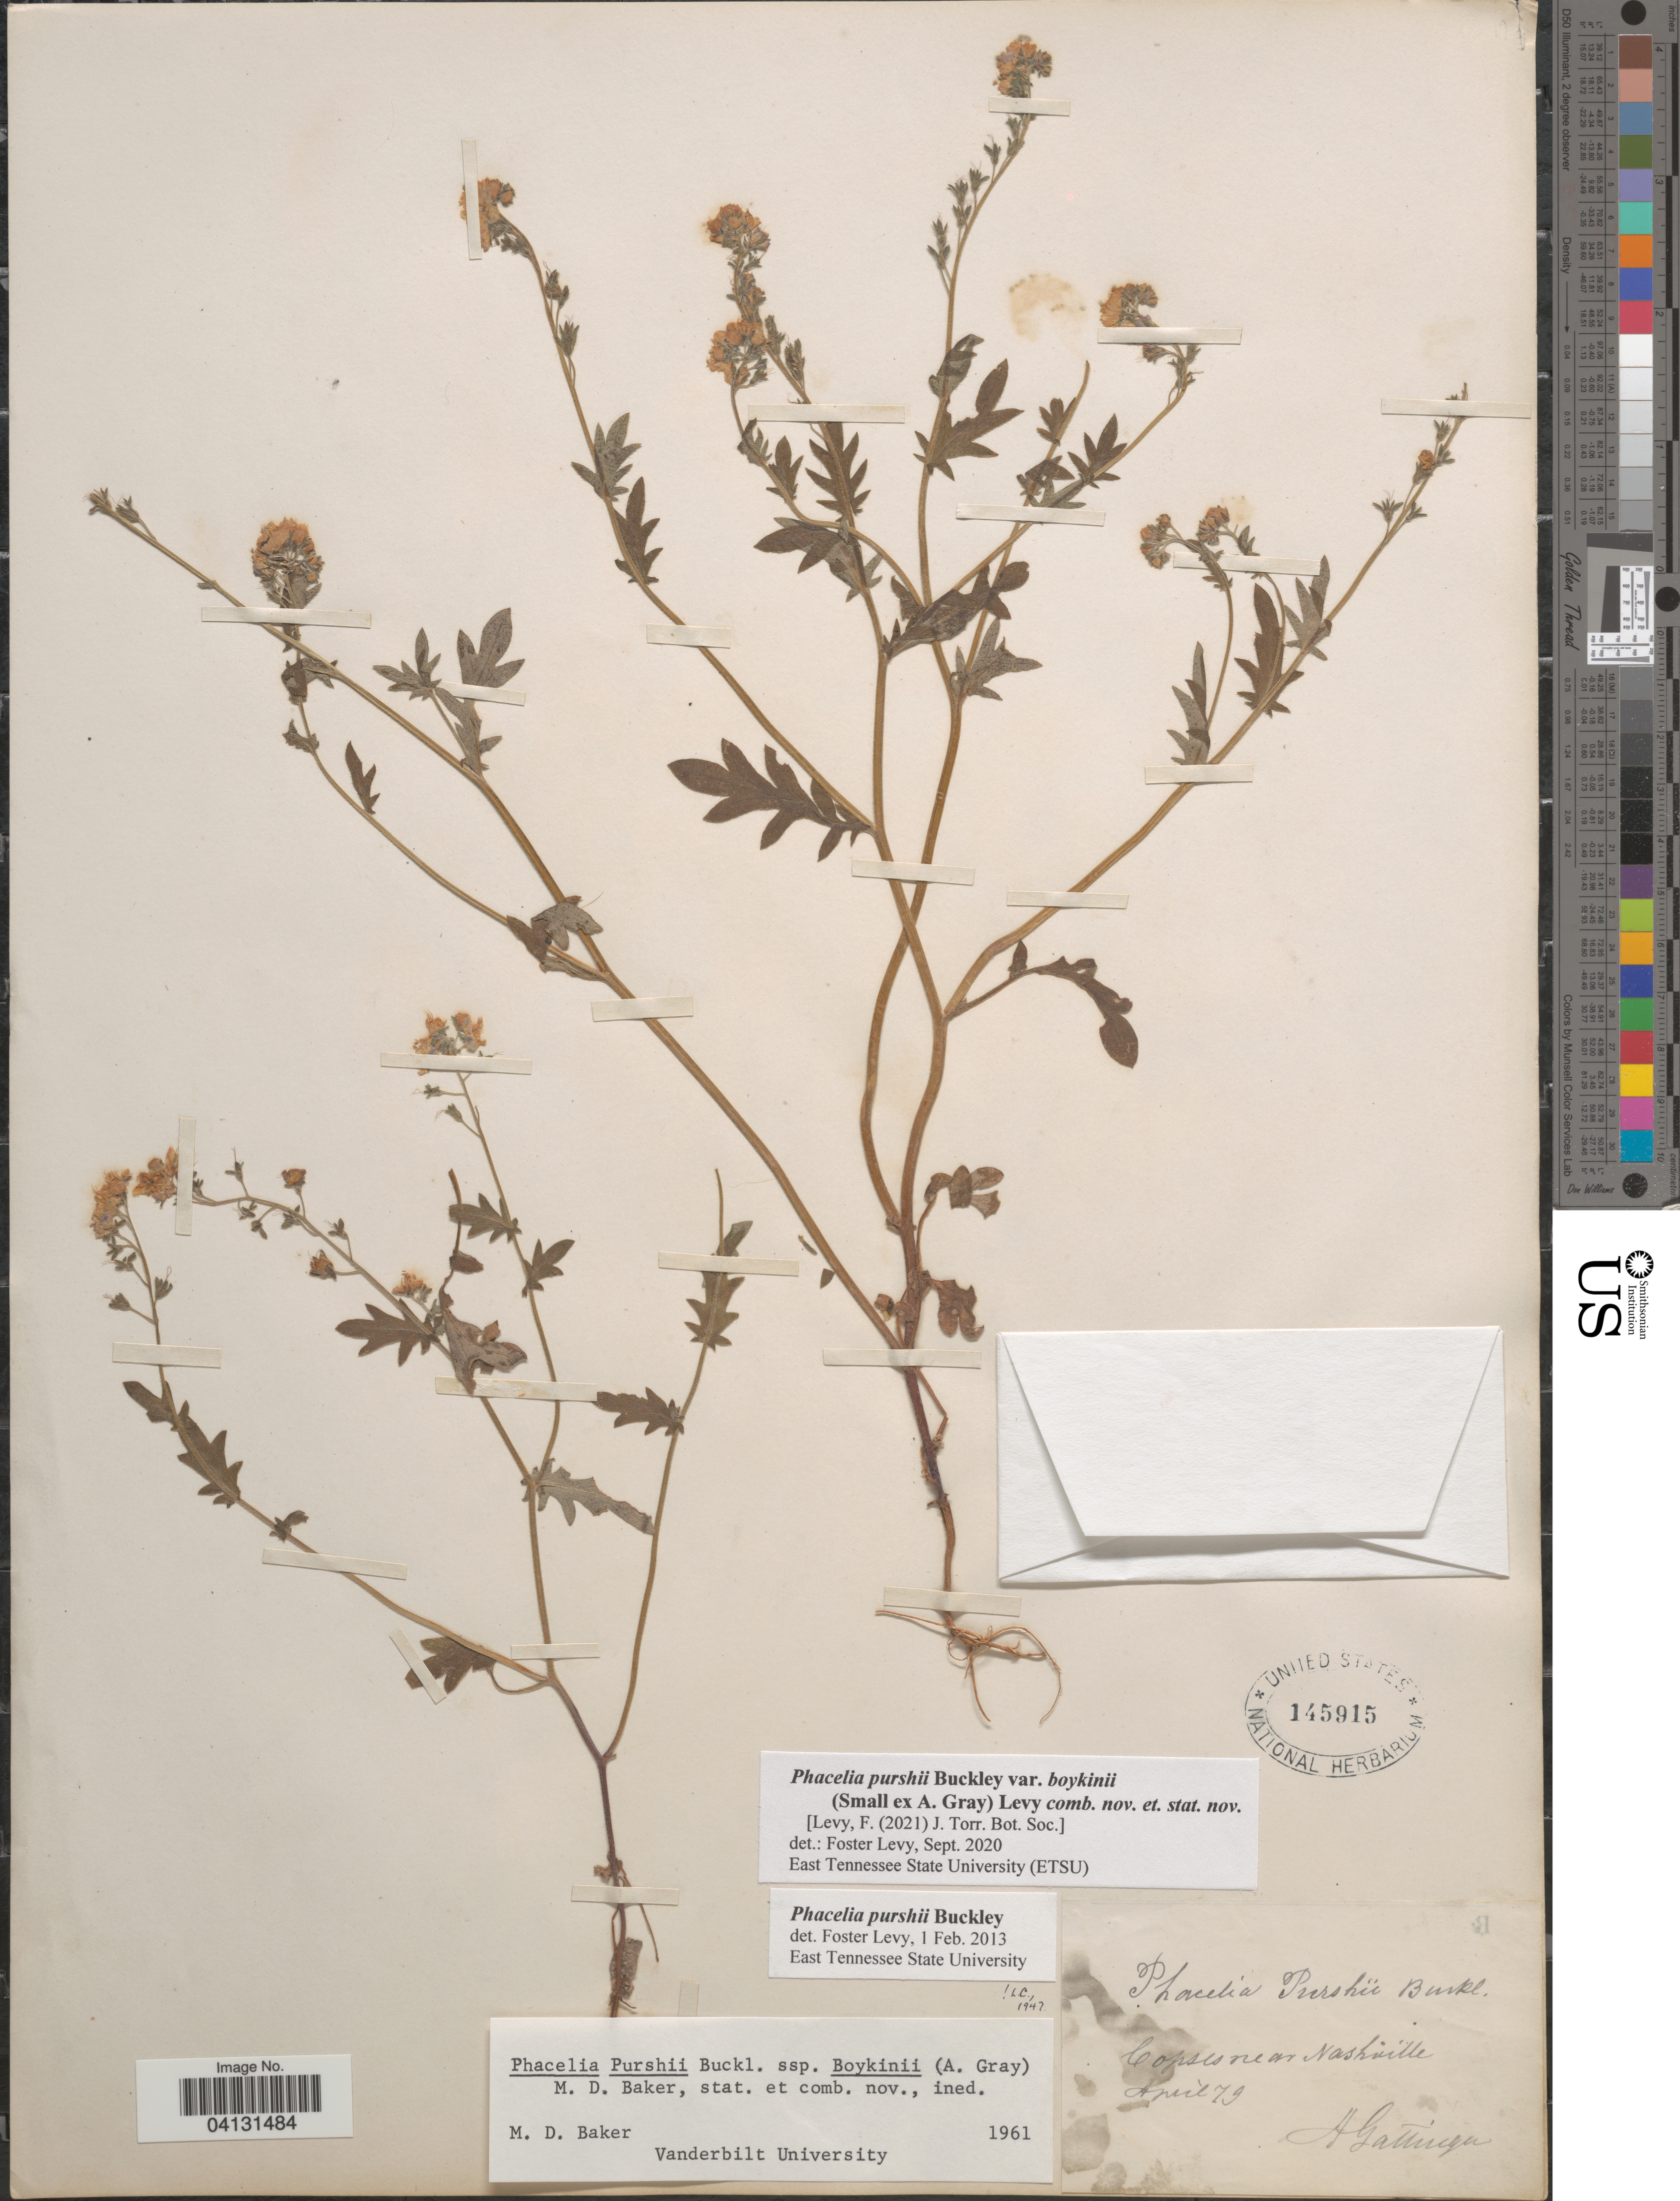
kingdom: Plantae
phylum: Tracheophyta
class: Magnoliopsida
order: Boraginales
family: Hydrophyllaceae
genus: Phacelia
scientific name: Phacelia purshii var. boykinii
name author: (Small ex A. Gray) Levy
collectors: A. Gattinger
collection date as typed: Transcribed d/m/y: /4/79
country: United States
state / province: Tennessee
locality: Copses near Nashville.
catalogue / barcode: US 145915